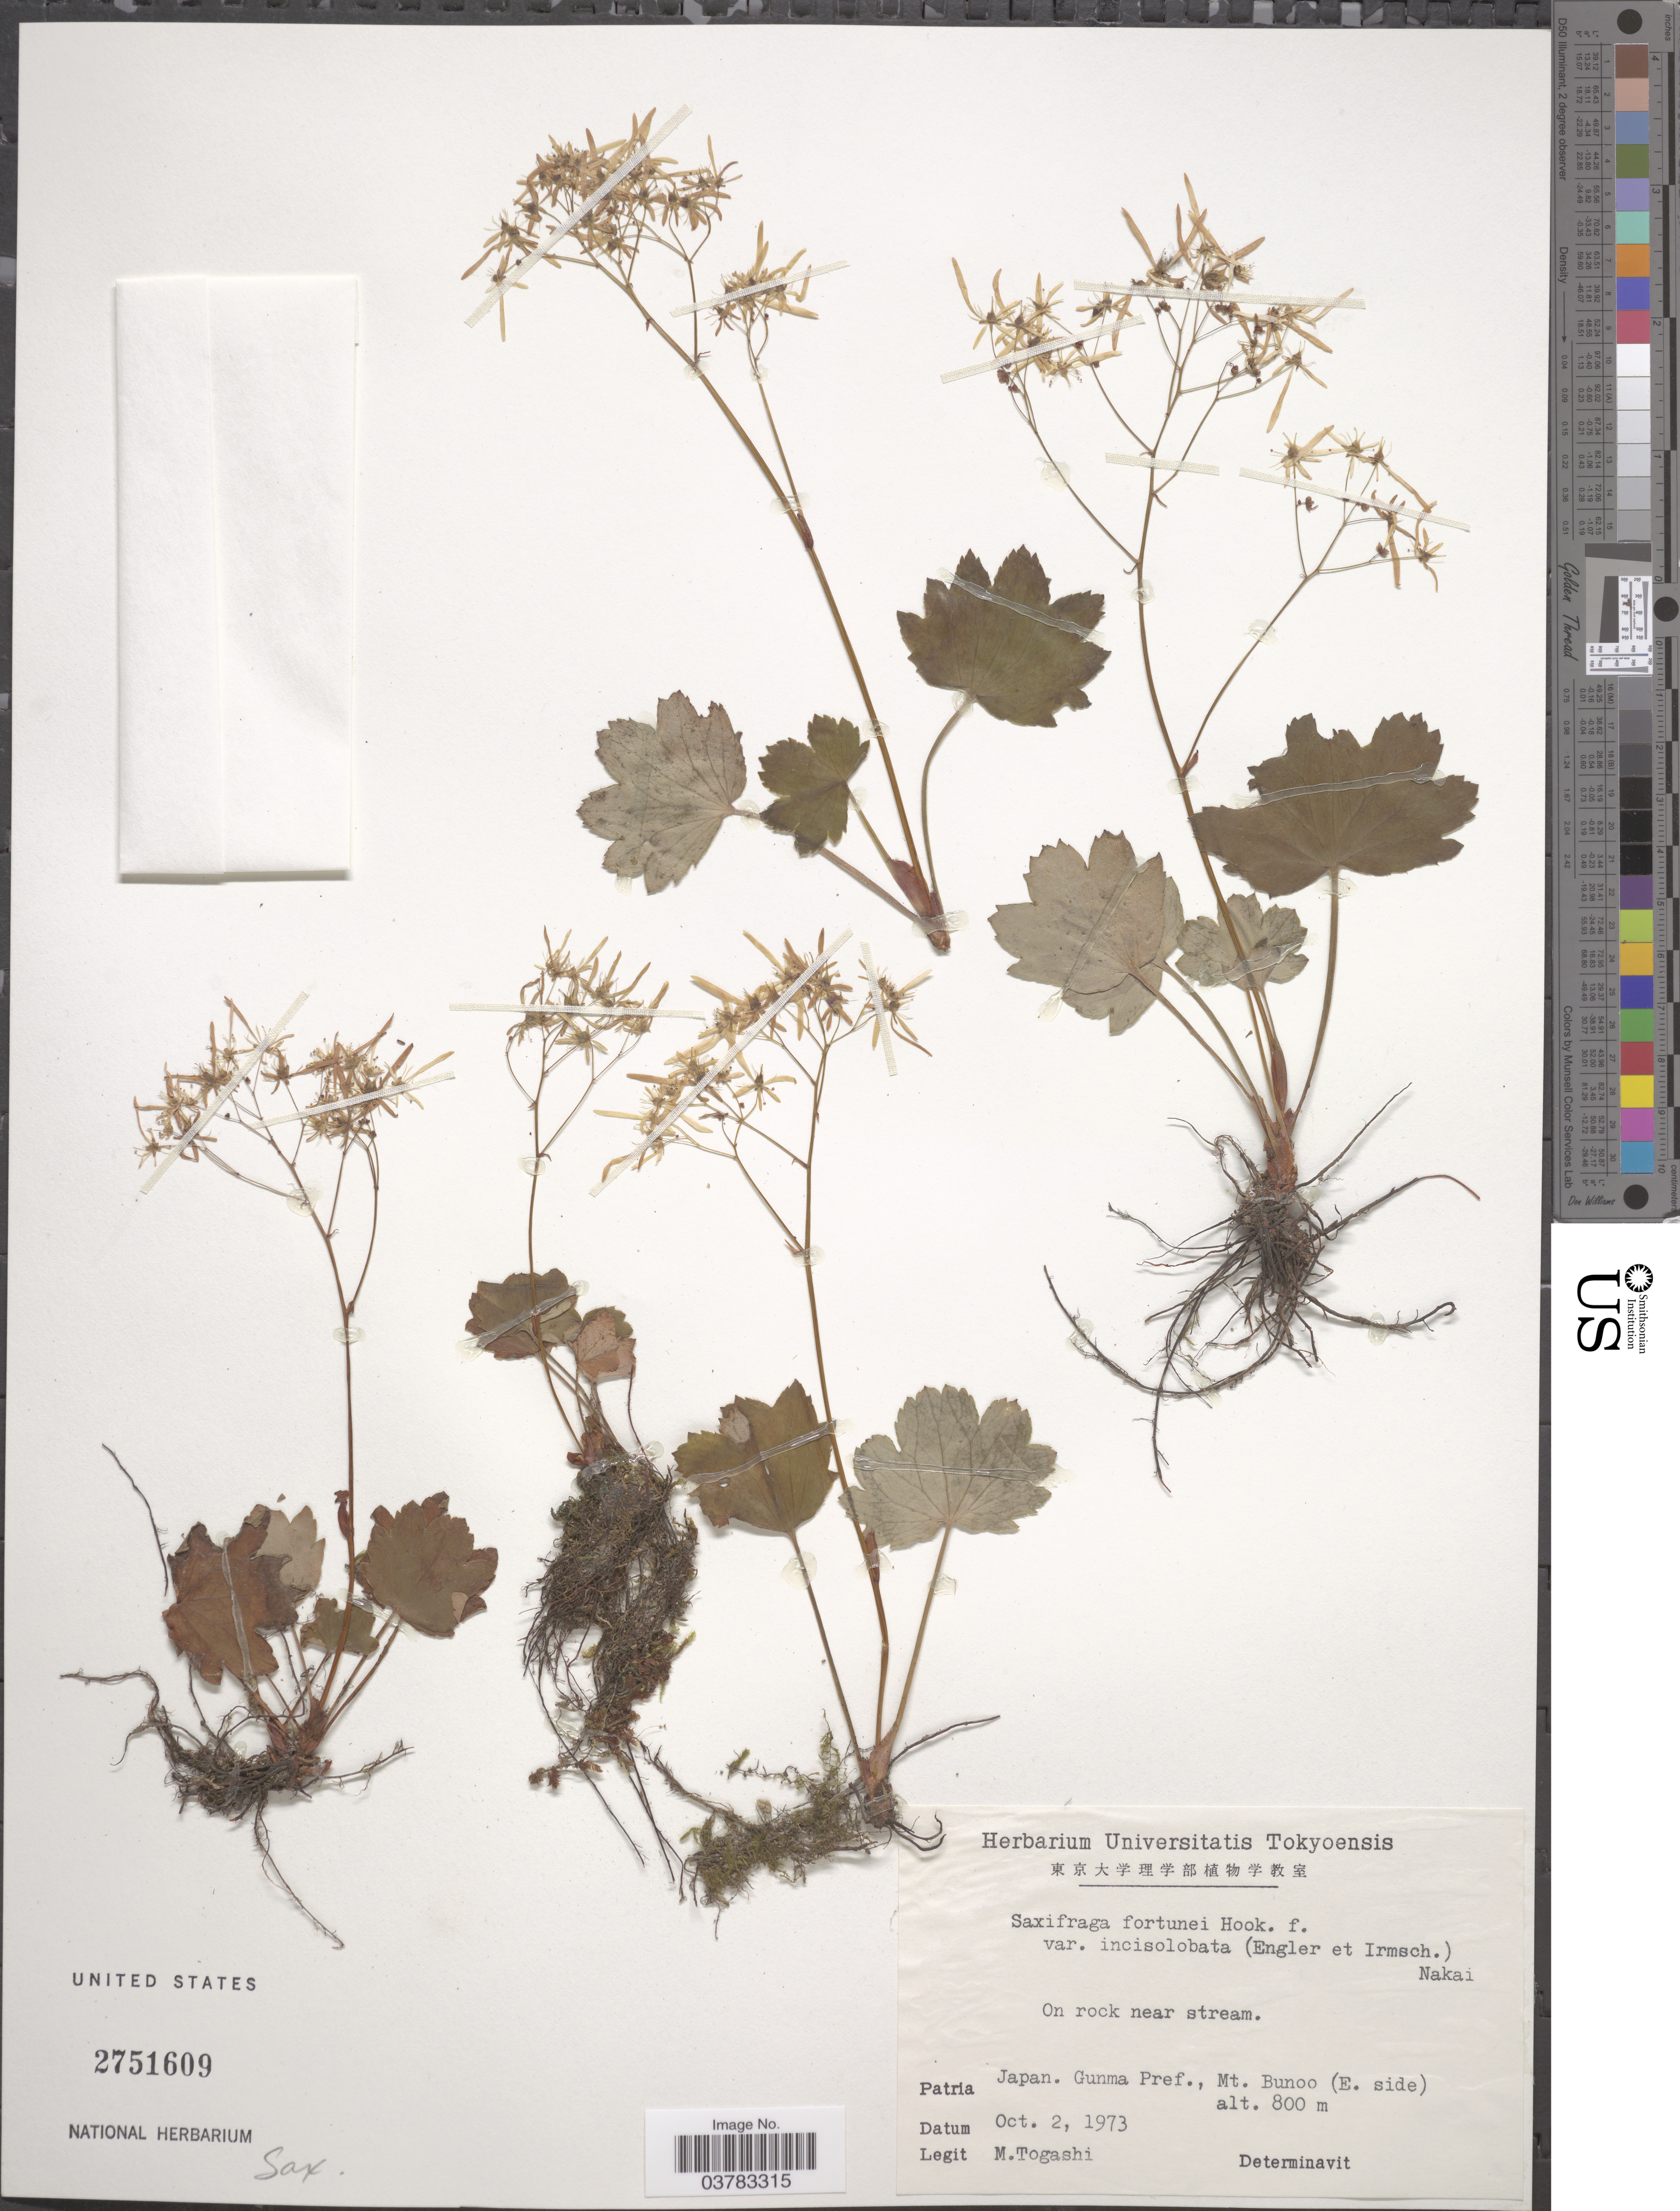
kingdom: Plantae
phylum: Tracheophyta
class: Magnoliopsida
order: Saxifragales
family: Saxifragaceae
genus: Saxifraga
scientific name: Saxifraga fortunei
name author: Hook.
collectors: M. Togashi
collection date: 1973-10-02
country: Japan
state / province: Gunma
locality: Patria Japan. Gunma Pref., Mt. Bunoo (E. side).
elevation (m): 800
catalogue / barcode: US 2751609